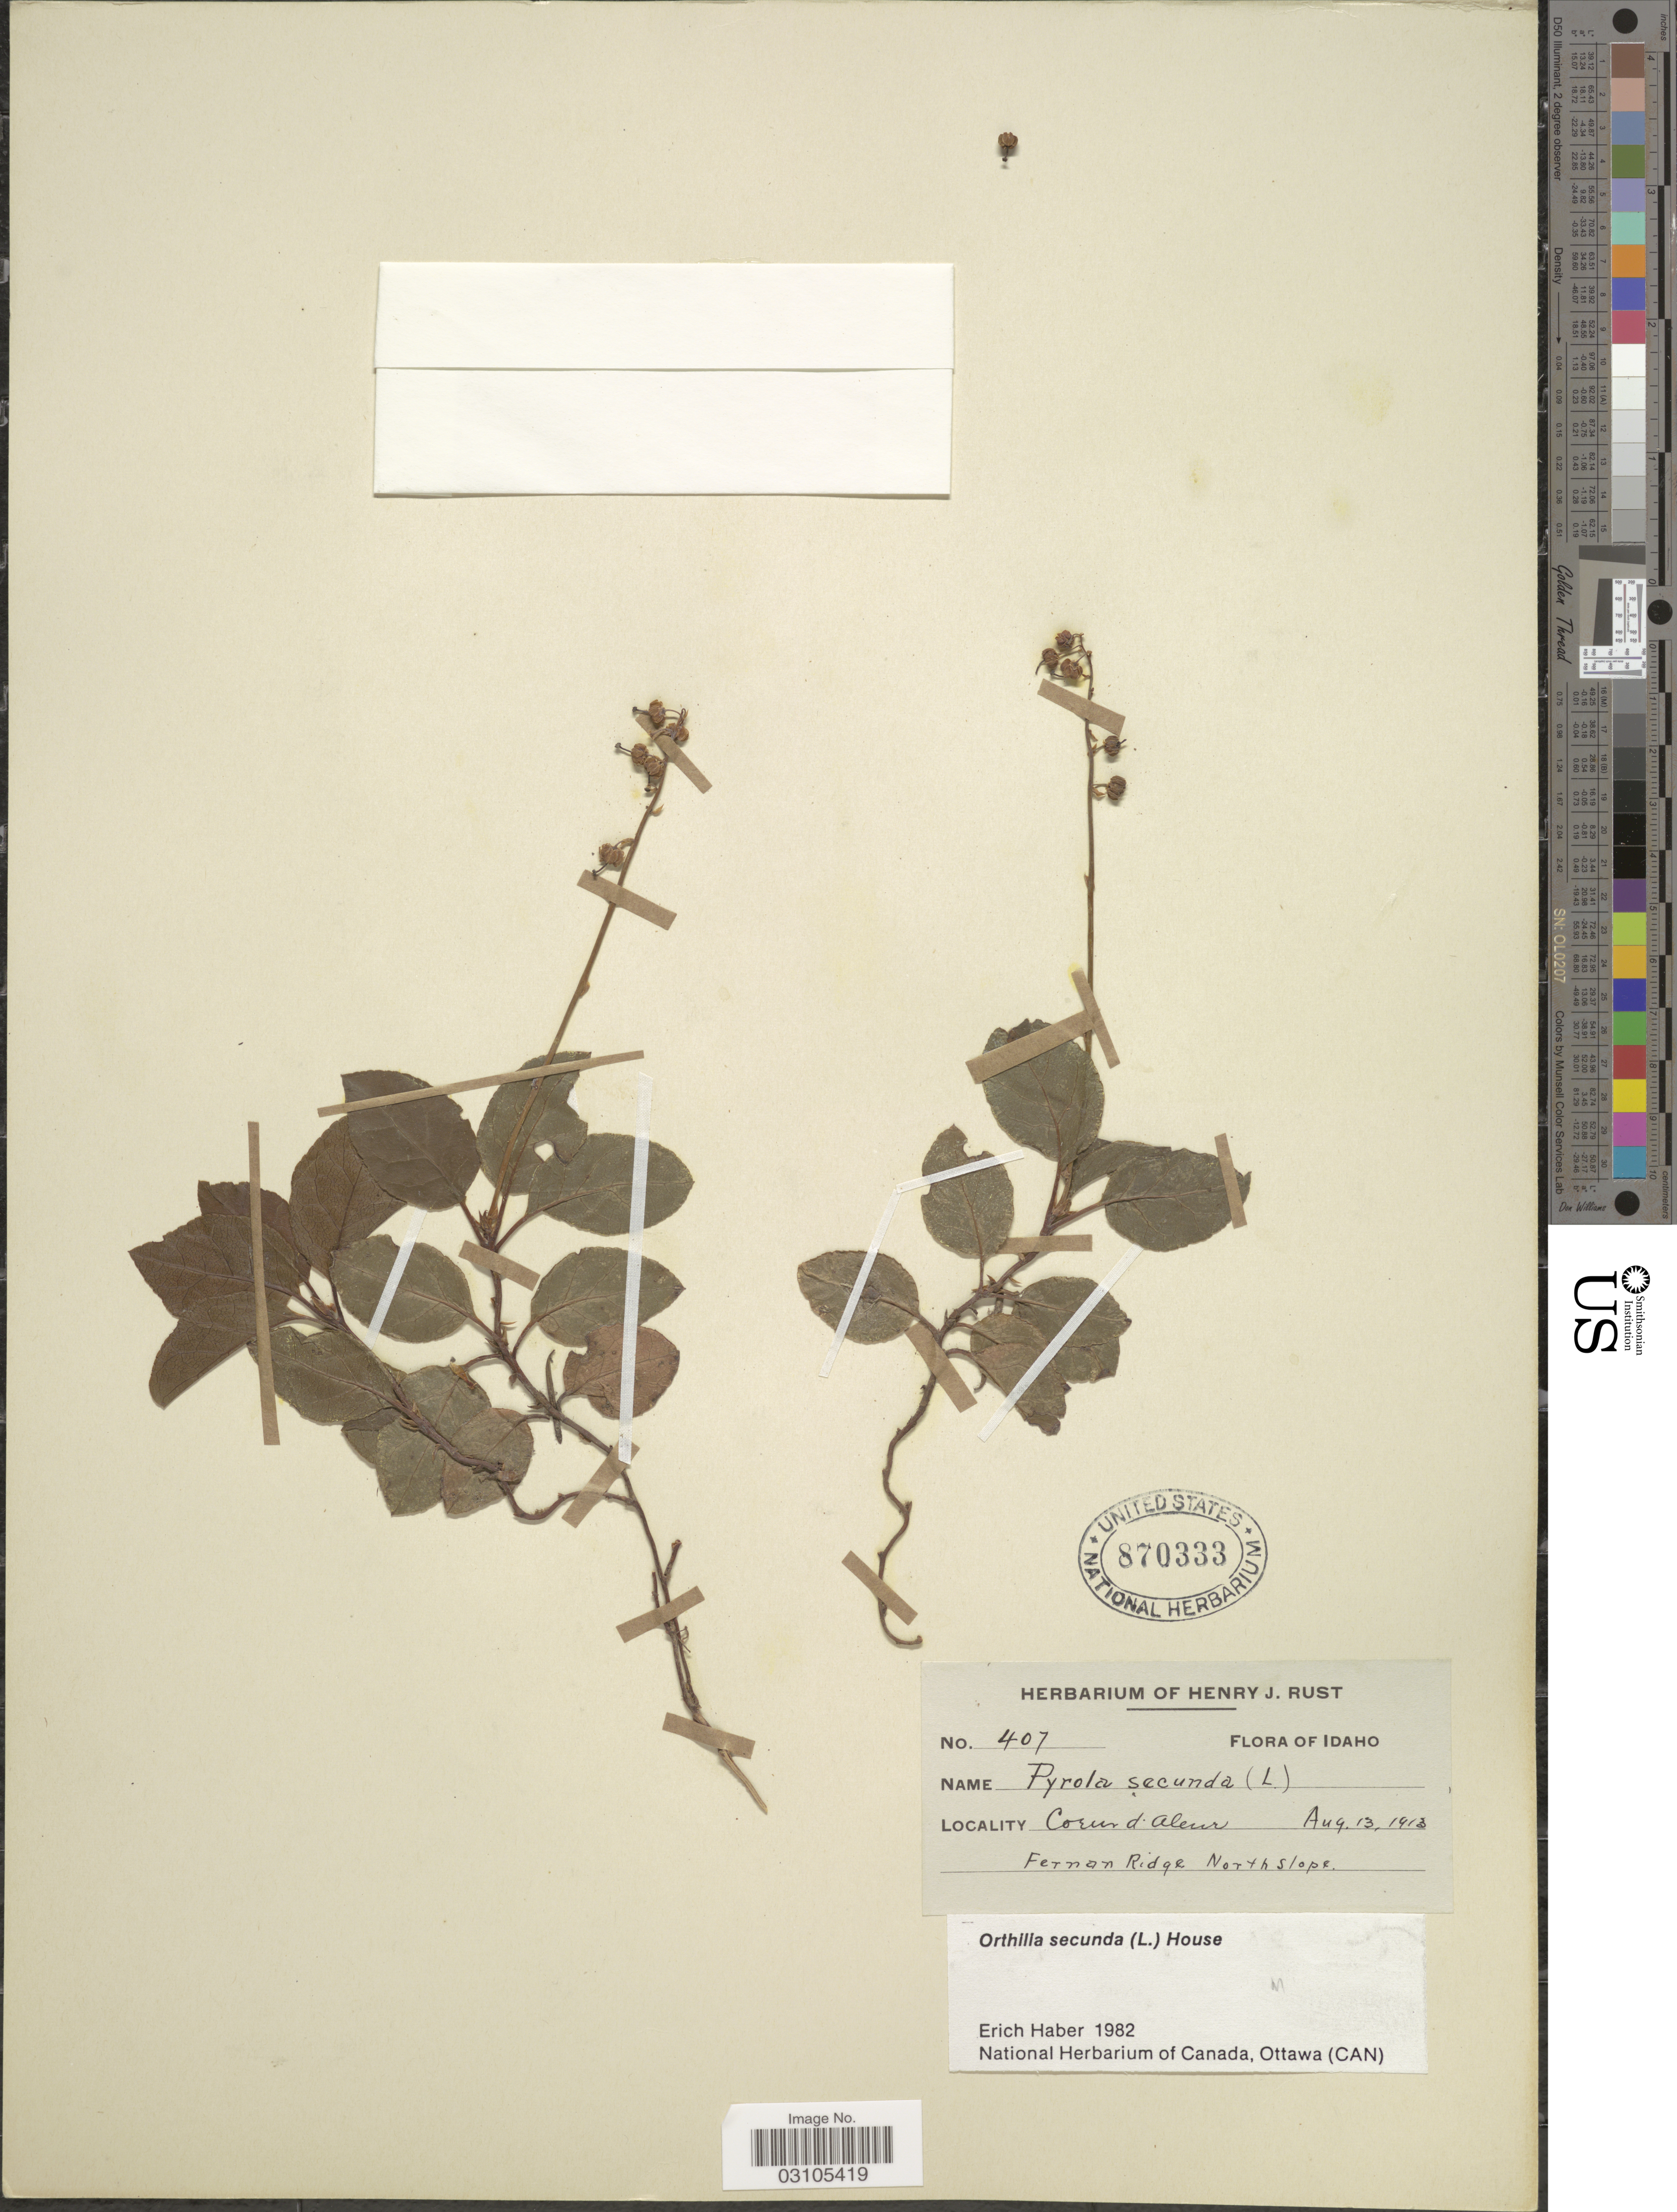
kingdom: Plantae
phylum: Tracheophyta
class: Magnoliopsida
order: Ericales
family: Ericaceae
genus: Orthilia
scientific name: Orthilia secunda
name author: (L.) House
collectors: ex herb. Henry J. Rust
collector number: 407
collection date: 1913-08-13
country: United States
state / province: Idaho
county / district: Kootenai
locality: Coeur d'Alene. Fernan Ridge North slope.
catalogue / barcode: US 870333